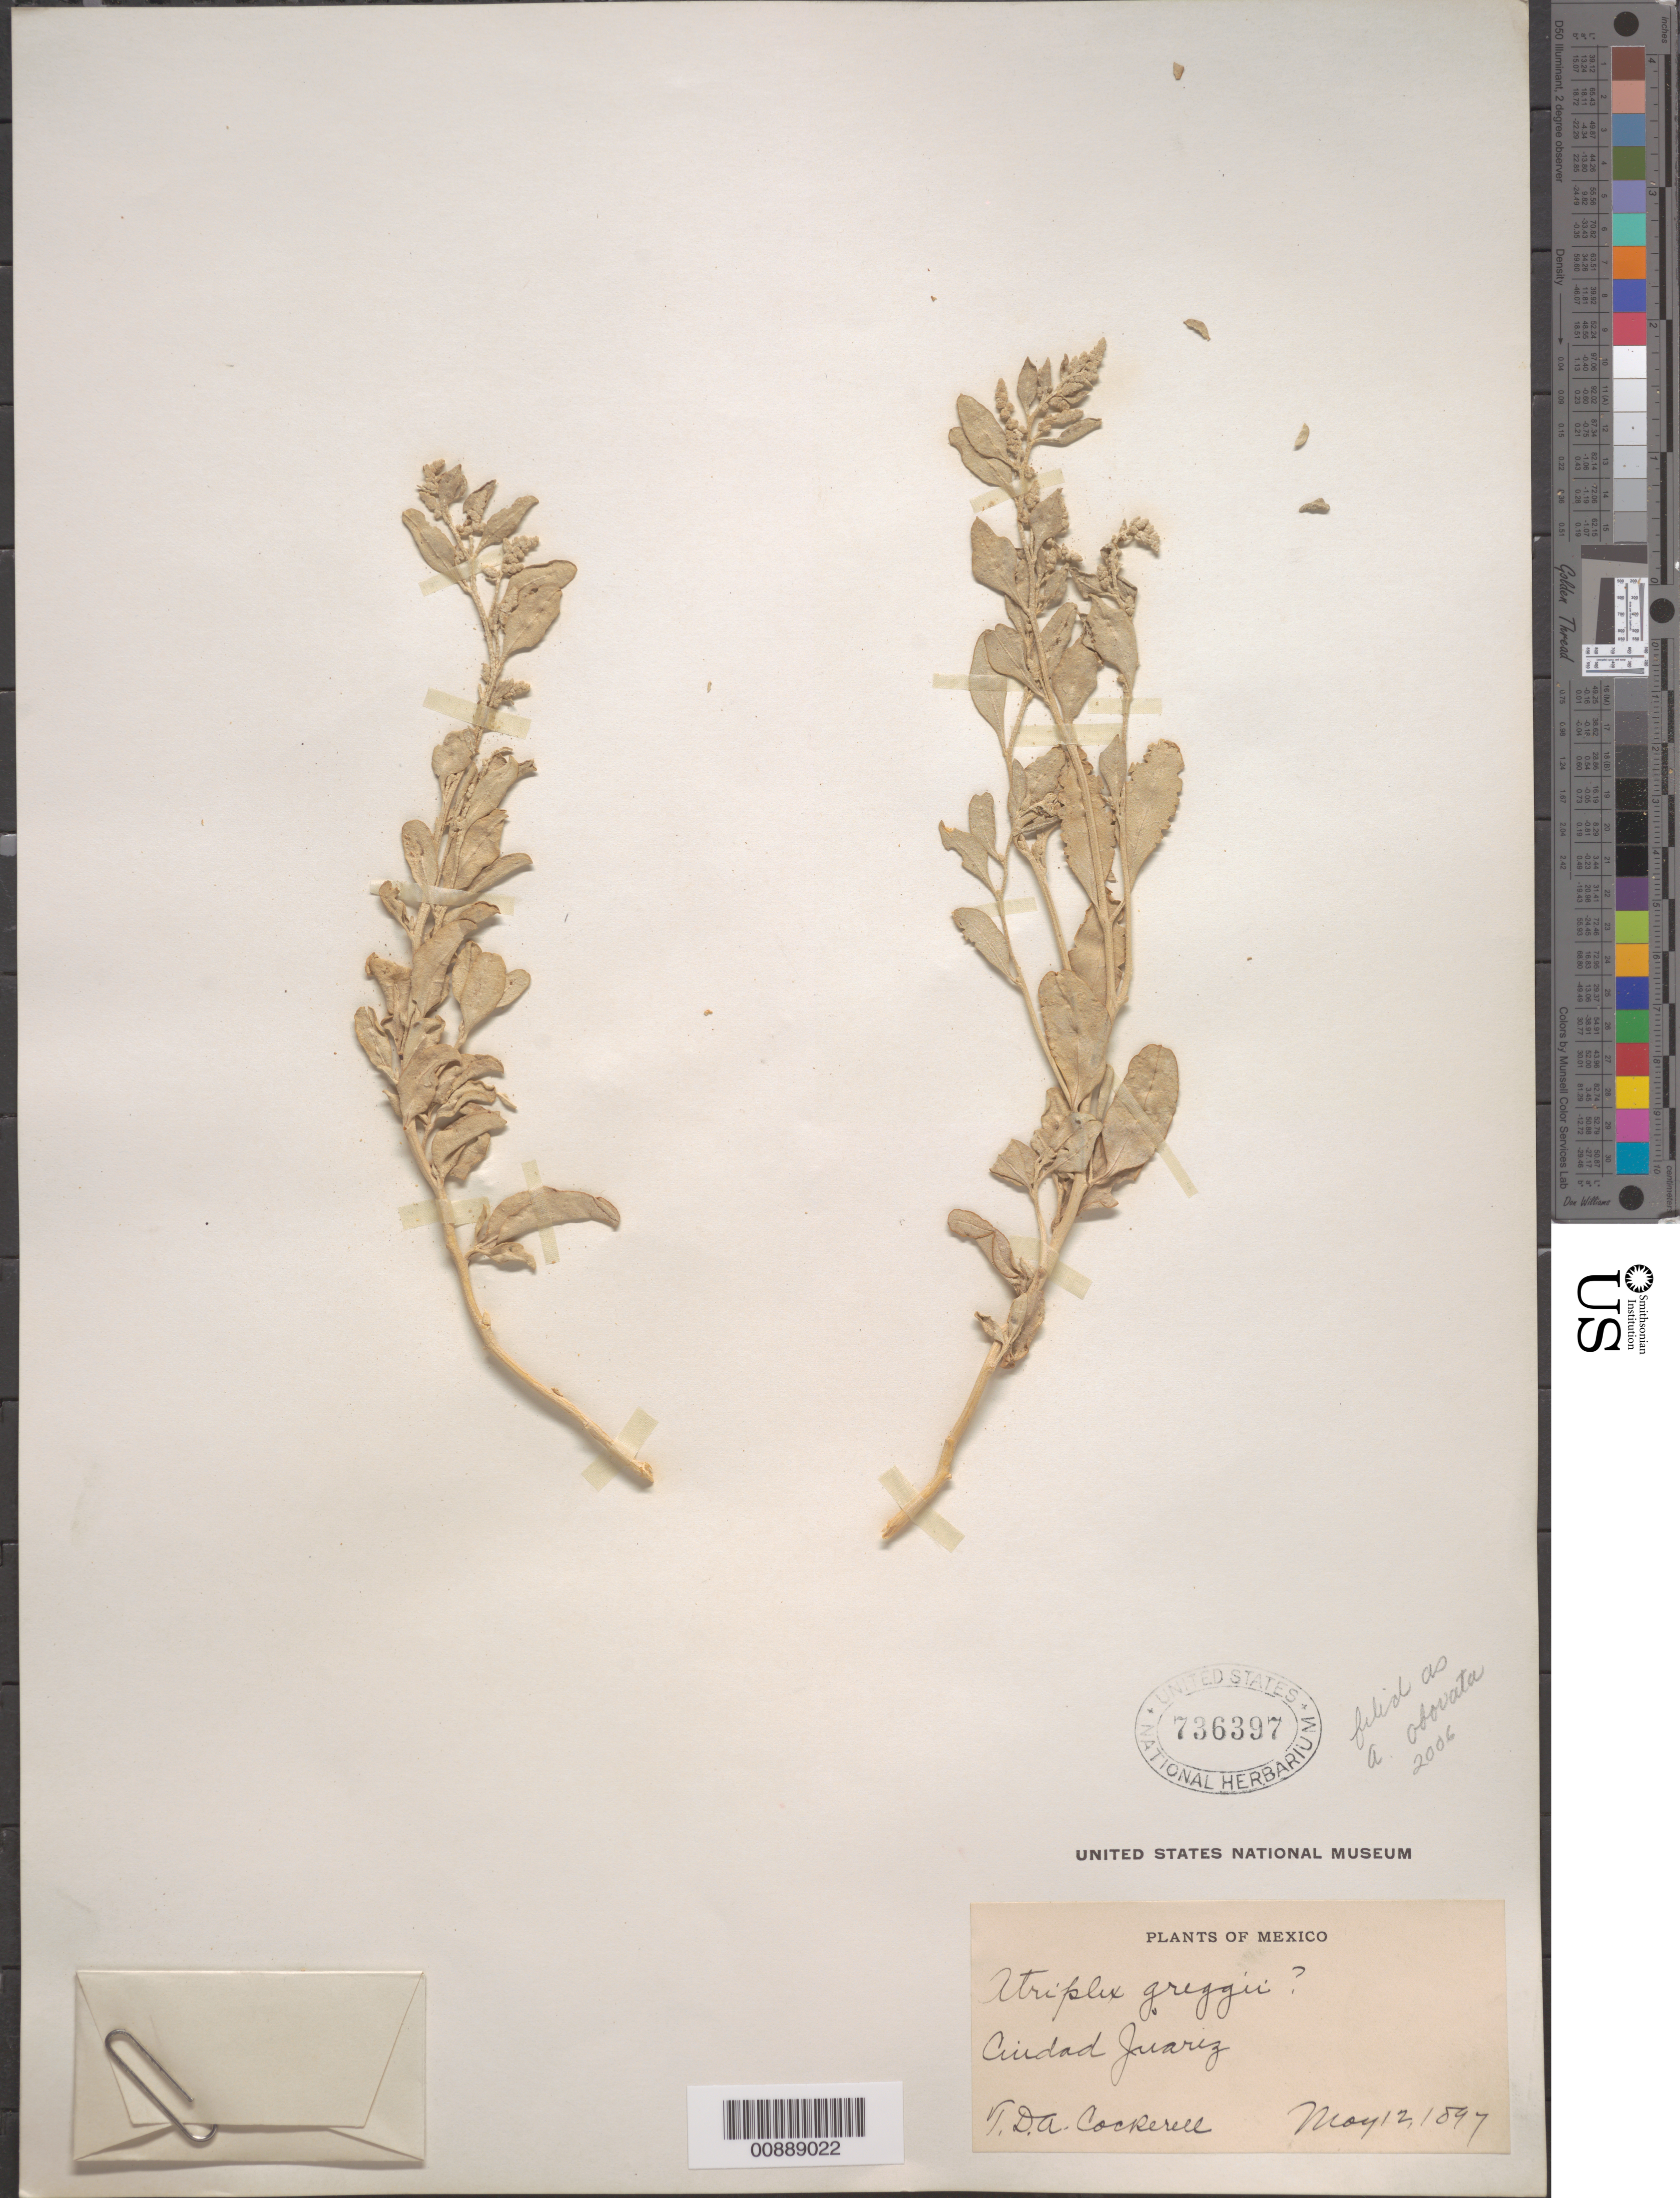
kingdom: Plantae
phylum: Tracheophyta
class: Magnoliopsida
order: Caryophyllales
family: Amaranthaceae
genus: Atriplex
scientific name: Atriplex obovata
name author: Moq.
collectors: T. Cockerell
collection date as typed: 12 May 1897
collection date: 1897-05-12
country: Mexico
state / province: Chihuahua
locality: Ciudad Juárez, Chihuahua.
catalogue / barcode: US 736397